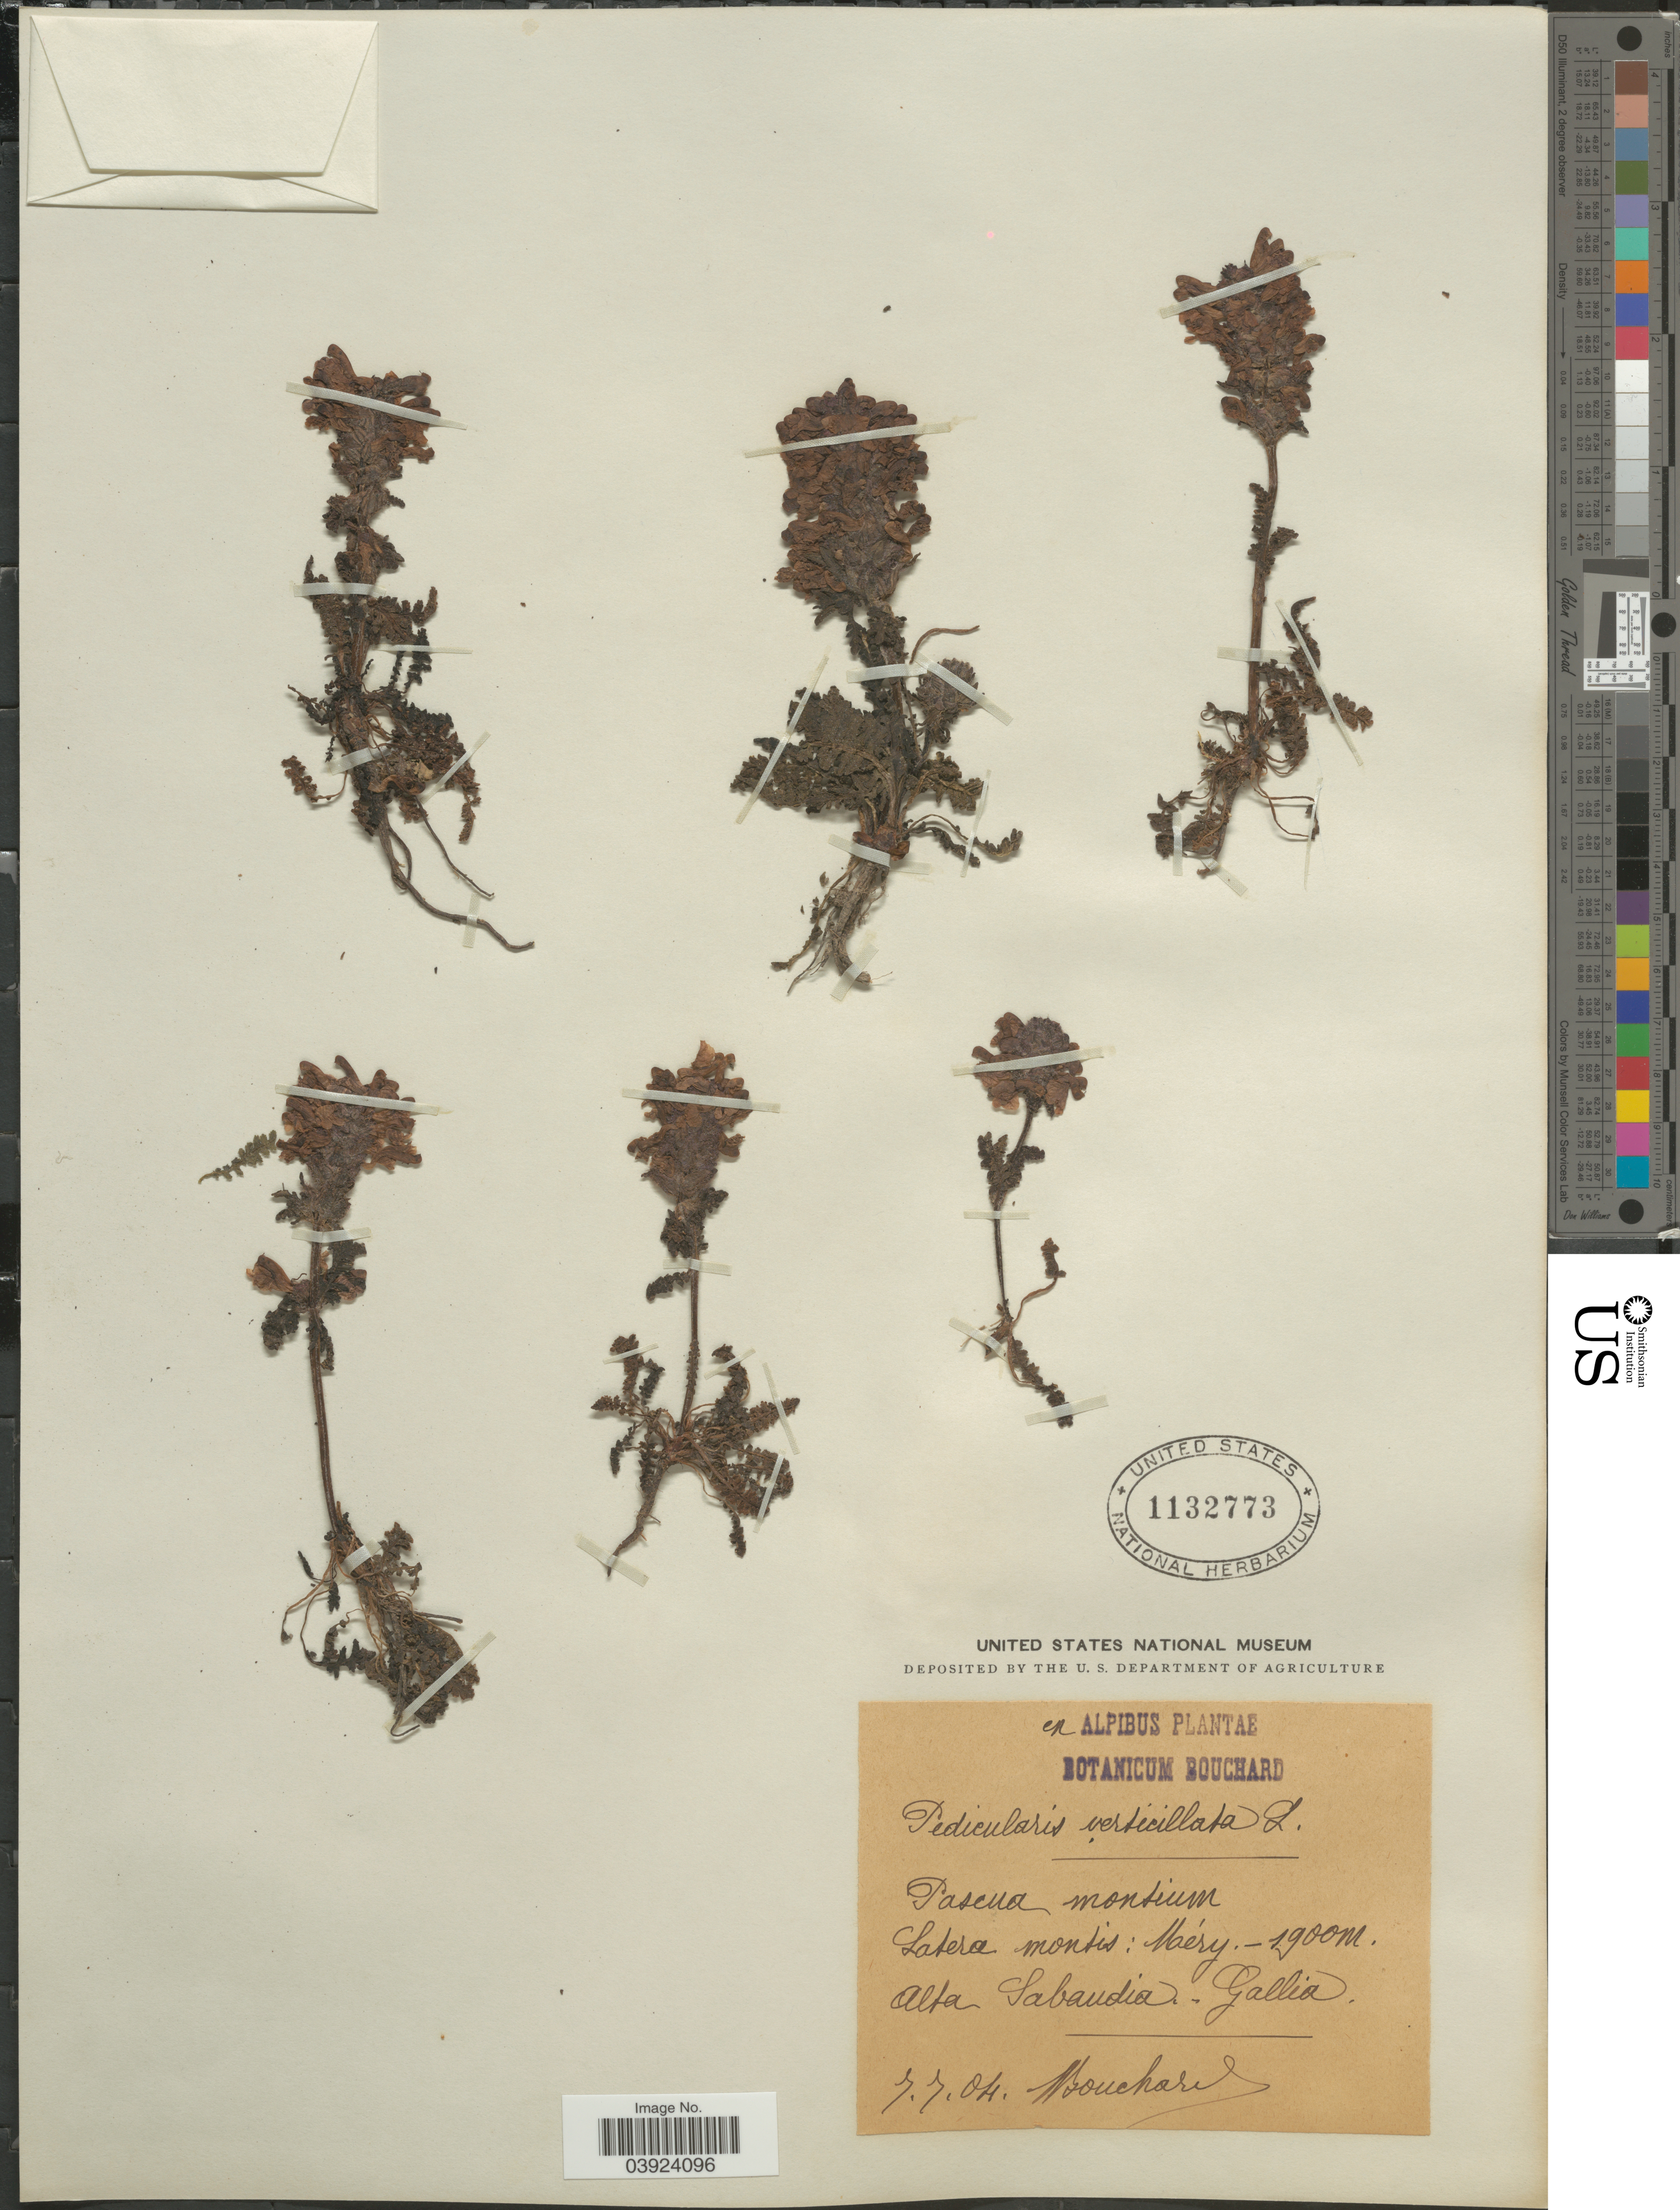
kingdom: Plantae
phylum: Tracheophyta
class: Magnoliopsida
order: Lamiales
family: Orobanchaceae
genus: Pedicularis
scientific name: Pedicularis verticillata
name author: L.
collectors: J. Bouchard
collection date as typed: Transcribed d/m/y: 7/7/4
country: France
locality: Pascua montium. Latera montis: Méry. Alta Sabaudia. Gallia.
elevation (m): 1900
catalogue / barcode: US 1132773